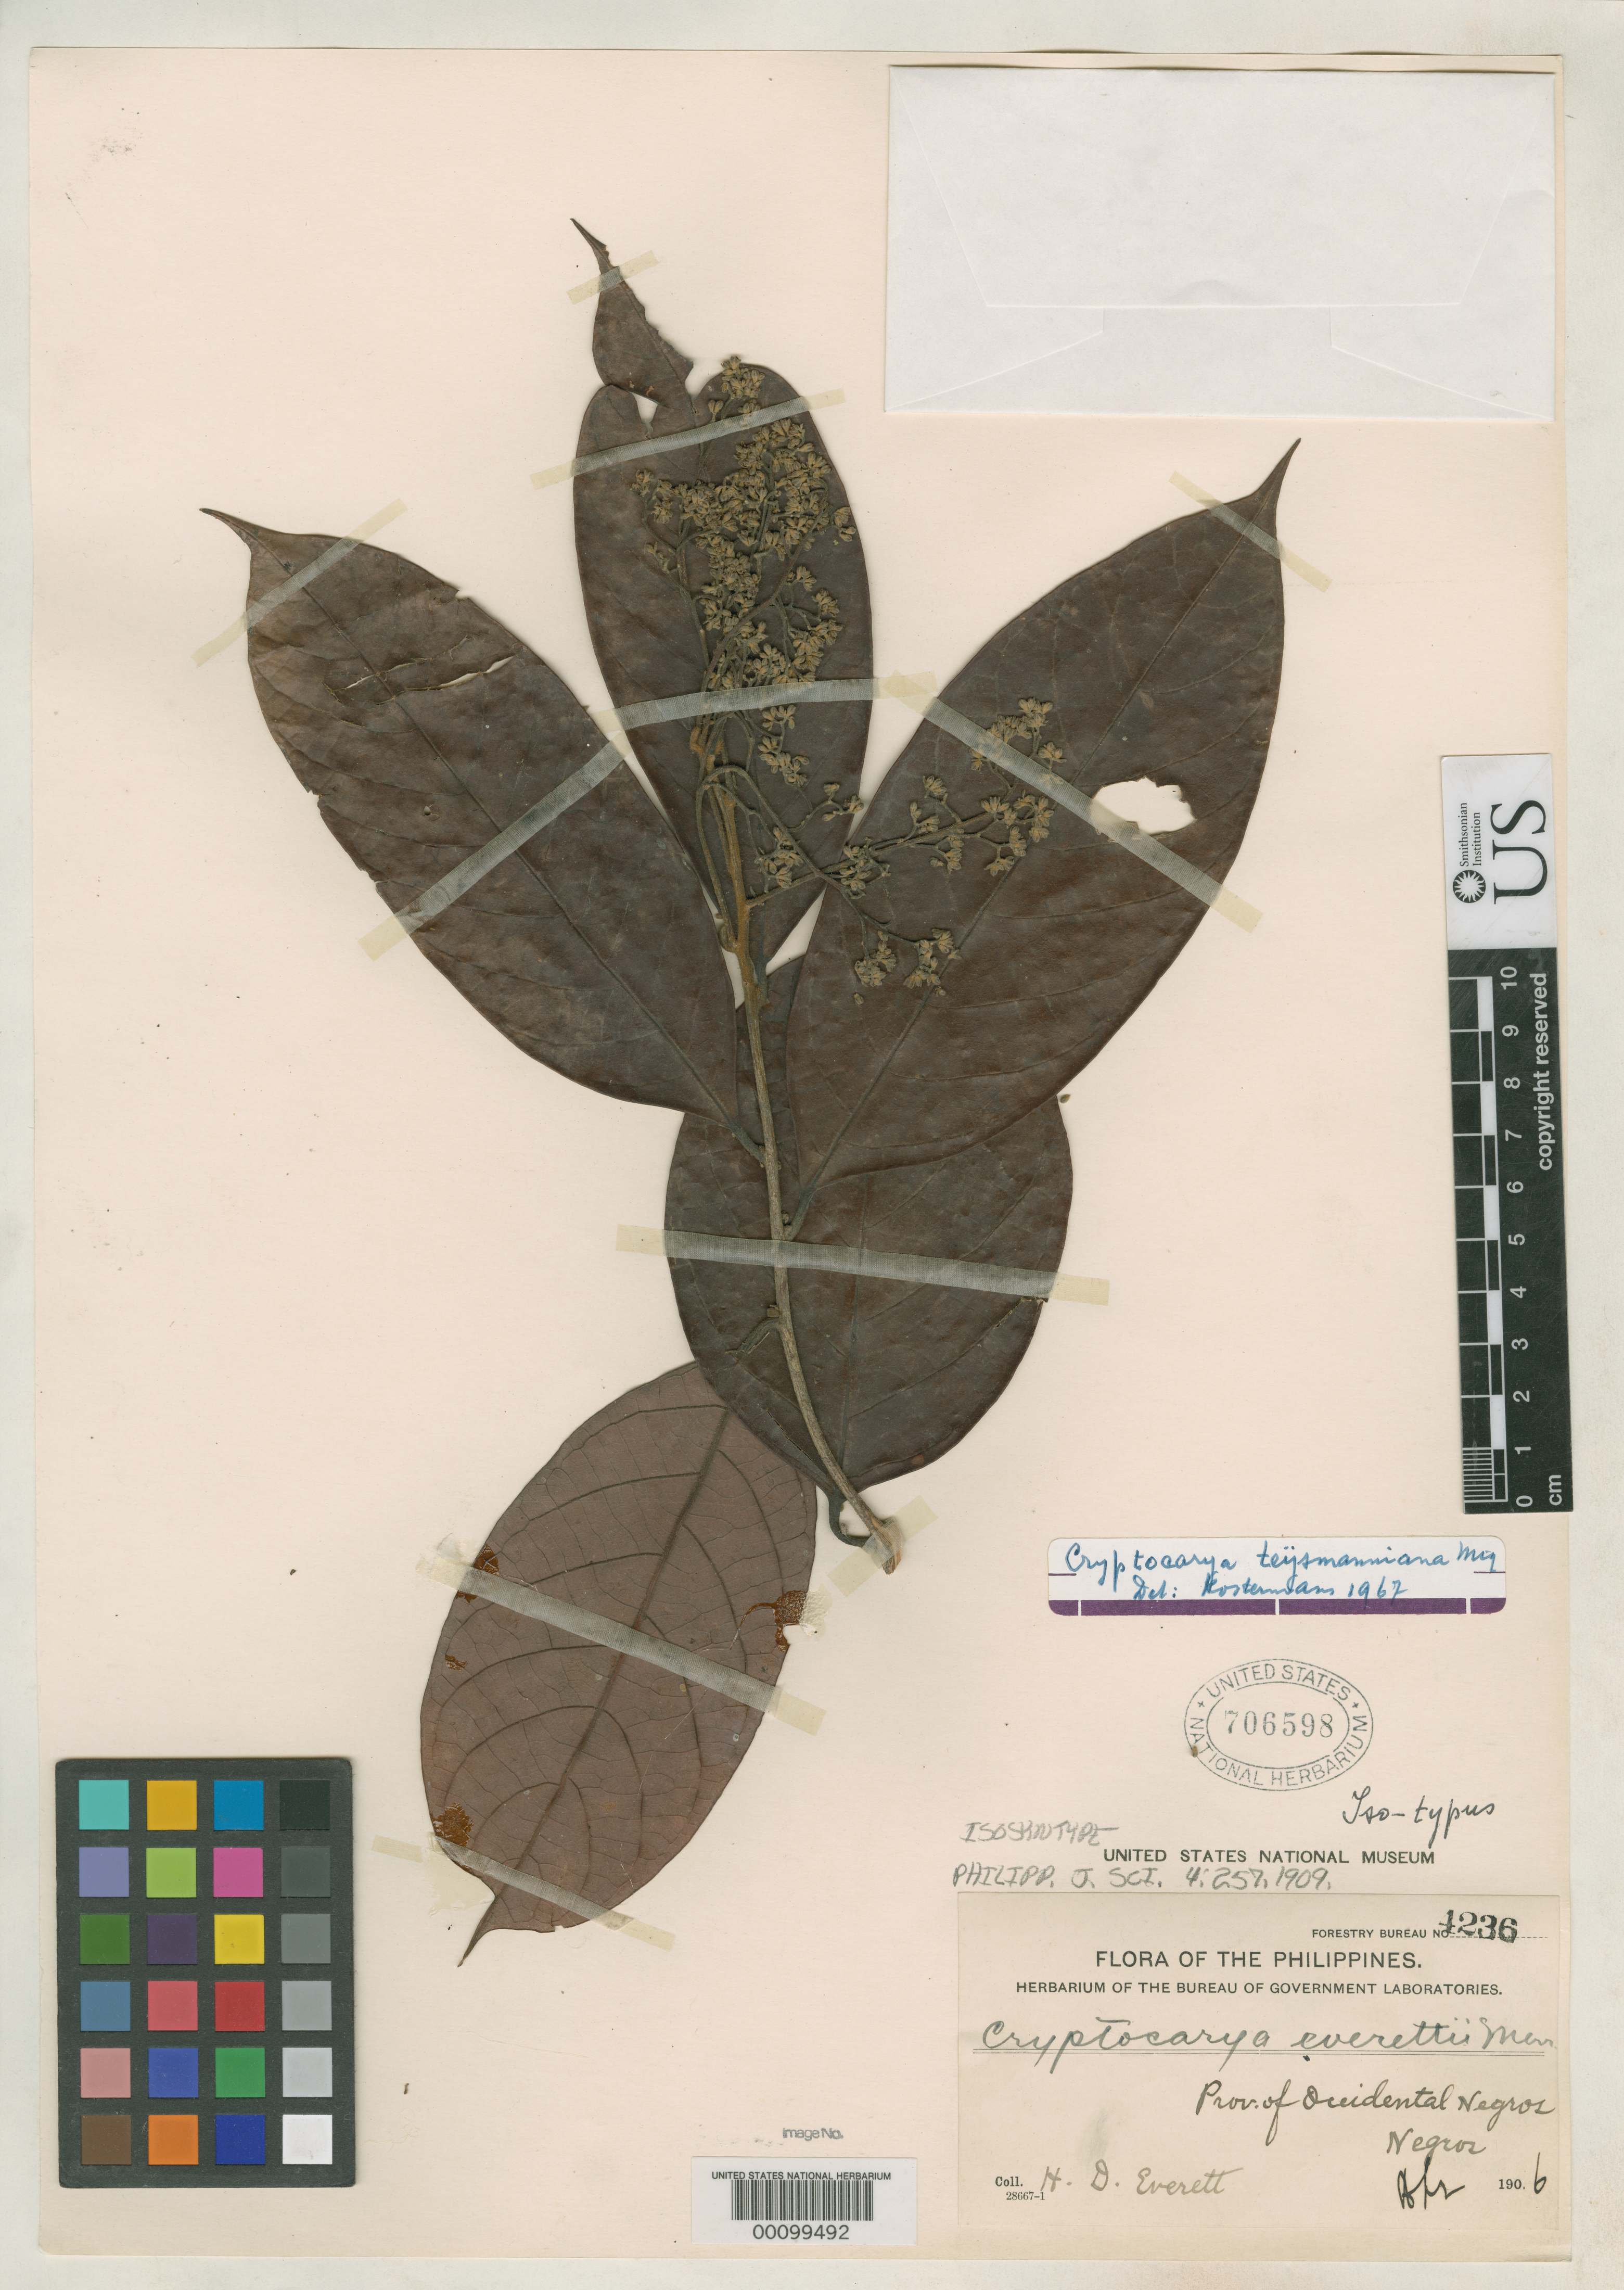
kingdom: Plantae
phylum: Tracheophyta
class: Magnoliopsida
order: Laurales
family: Lauraceae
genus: Cryptocarya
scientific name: Cryptocarya everettii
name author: Merr.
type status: Syntype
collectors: H. Everett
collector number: Bur. Sci. 4236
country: Philippines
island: Negros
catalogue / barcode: US 706598